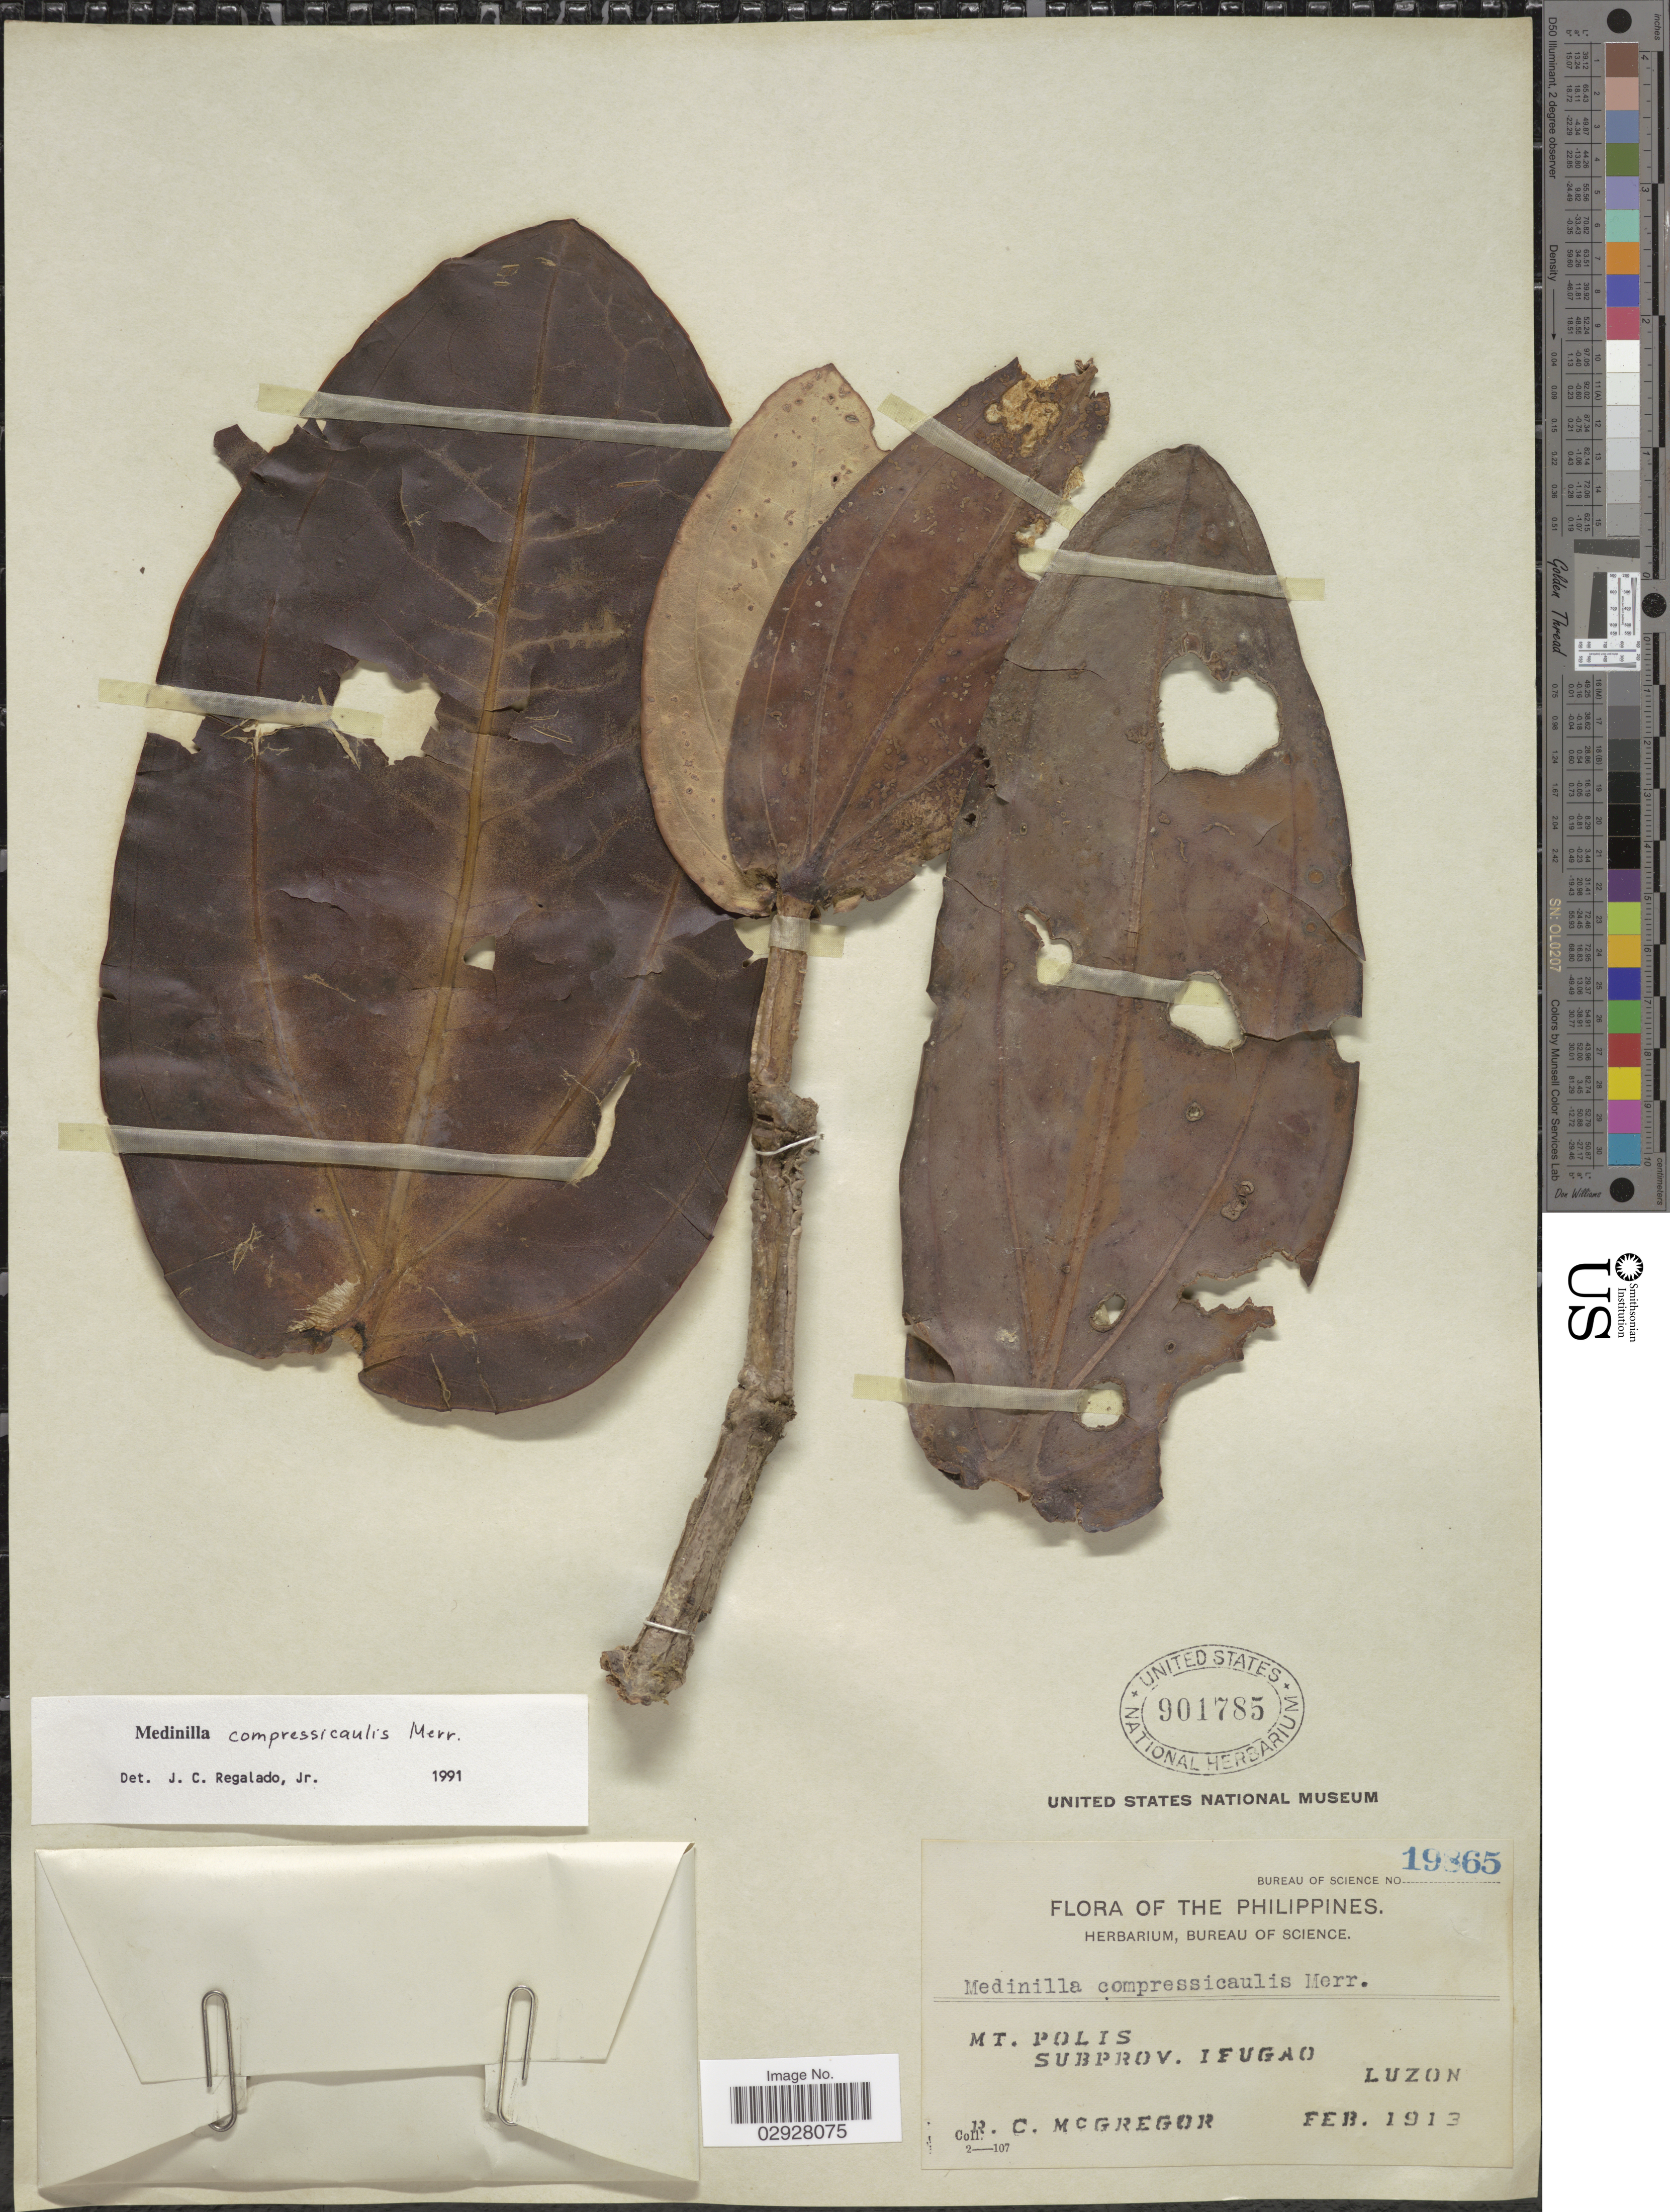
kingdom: Plantae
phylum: Tracheophyta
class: Magnoliopsida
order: Myrtales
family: Melastomataceae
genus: Medinilla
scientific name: Medinilla compressicaulis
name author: Merr.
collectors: R. C. McGregor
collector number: Bureau of Science 19865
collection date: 1913-02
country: Philippines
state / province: Cordillera (Administrative Region)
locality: Mt. Polis, Subrpov. Ifugao, Luzon.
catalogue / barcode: US 901785